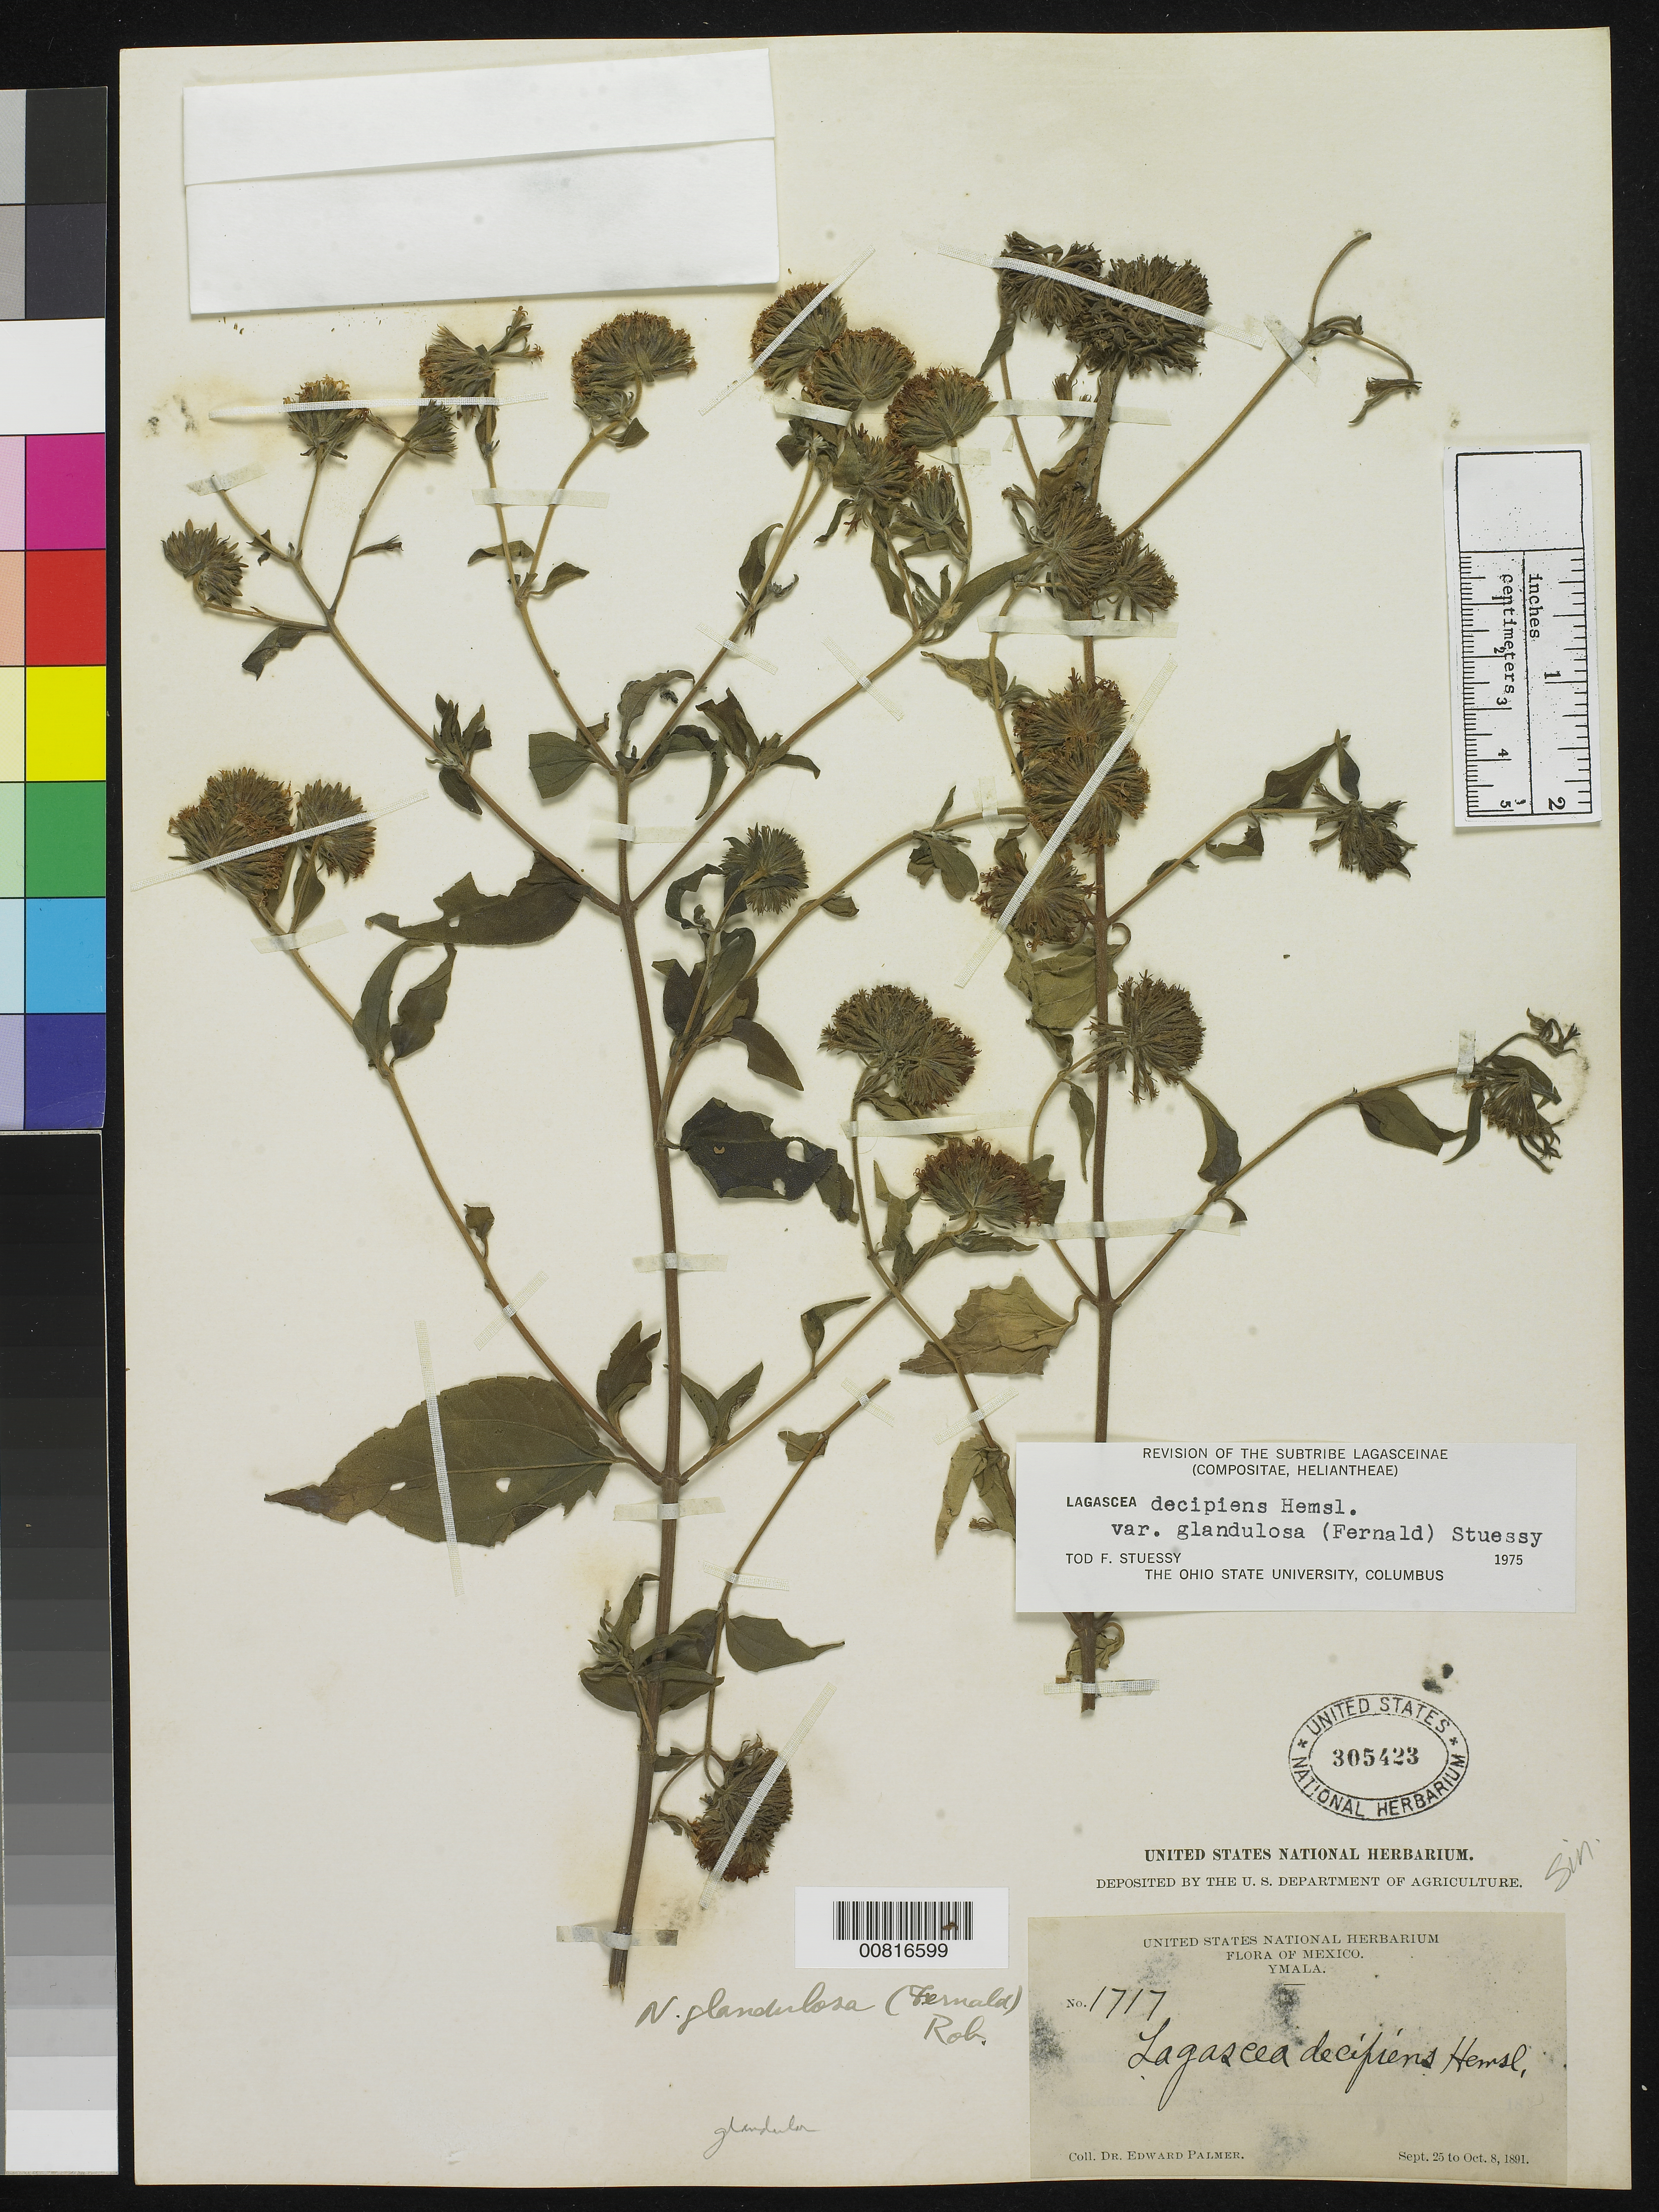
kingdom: Plantae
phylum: Tracheophyta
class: Magnoliopsida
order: Asterales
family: Asteraceae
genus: Lagascea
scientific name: Lagascea decipiens var. glandulosa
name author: (Fernald) Stuessy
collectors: E. Palmer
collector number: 1717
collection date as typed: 25 Sep 1891 to 08 Oct 1891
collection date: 1891-09-25/1891-10-08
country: Mexico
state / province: Sinaloa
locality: Ymala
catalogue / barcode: US 305423